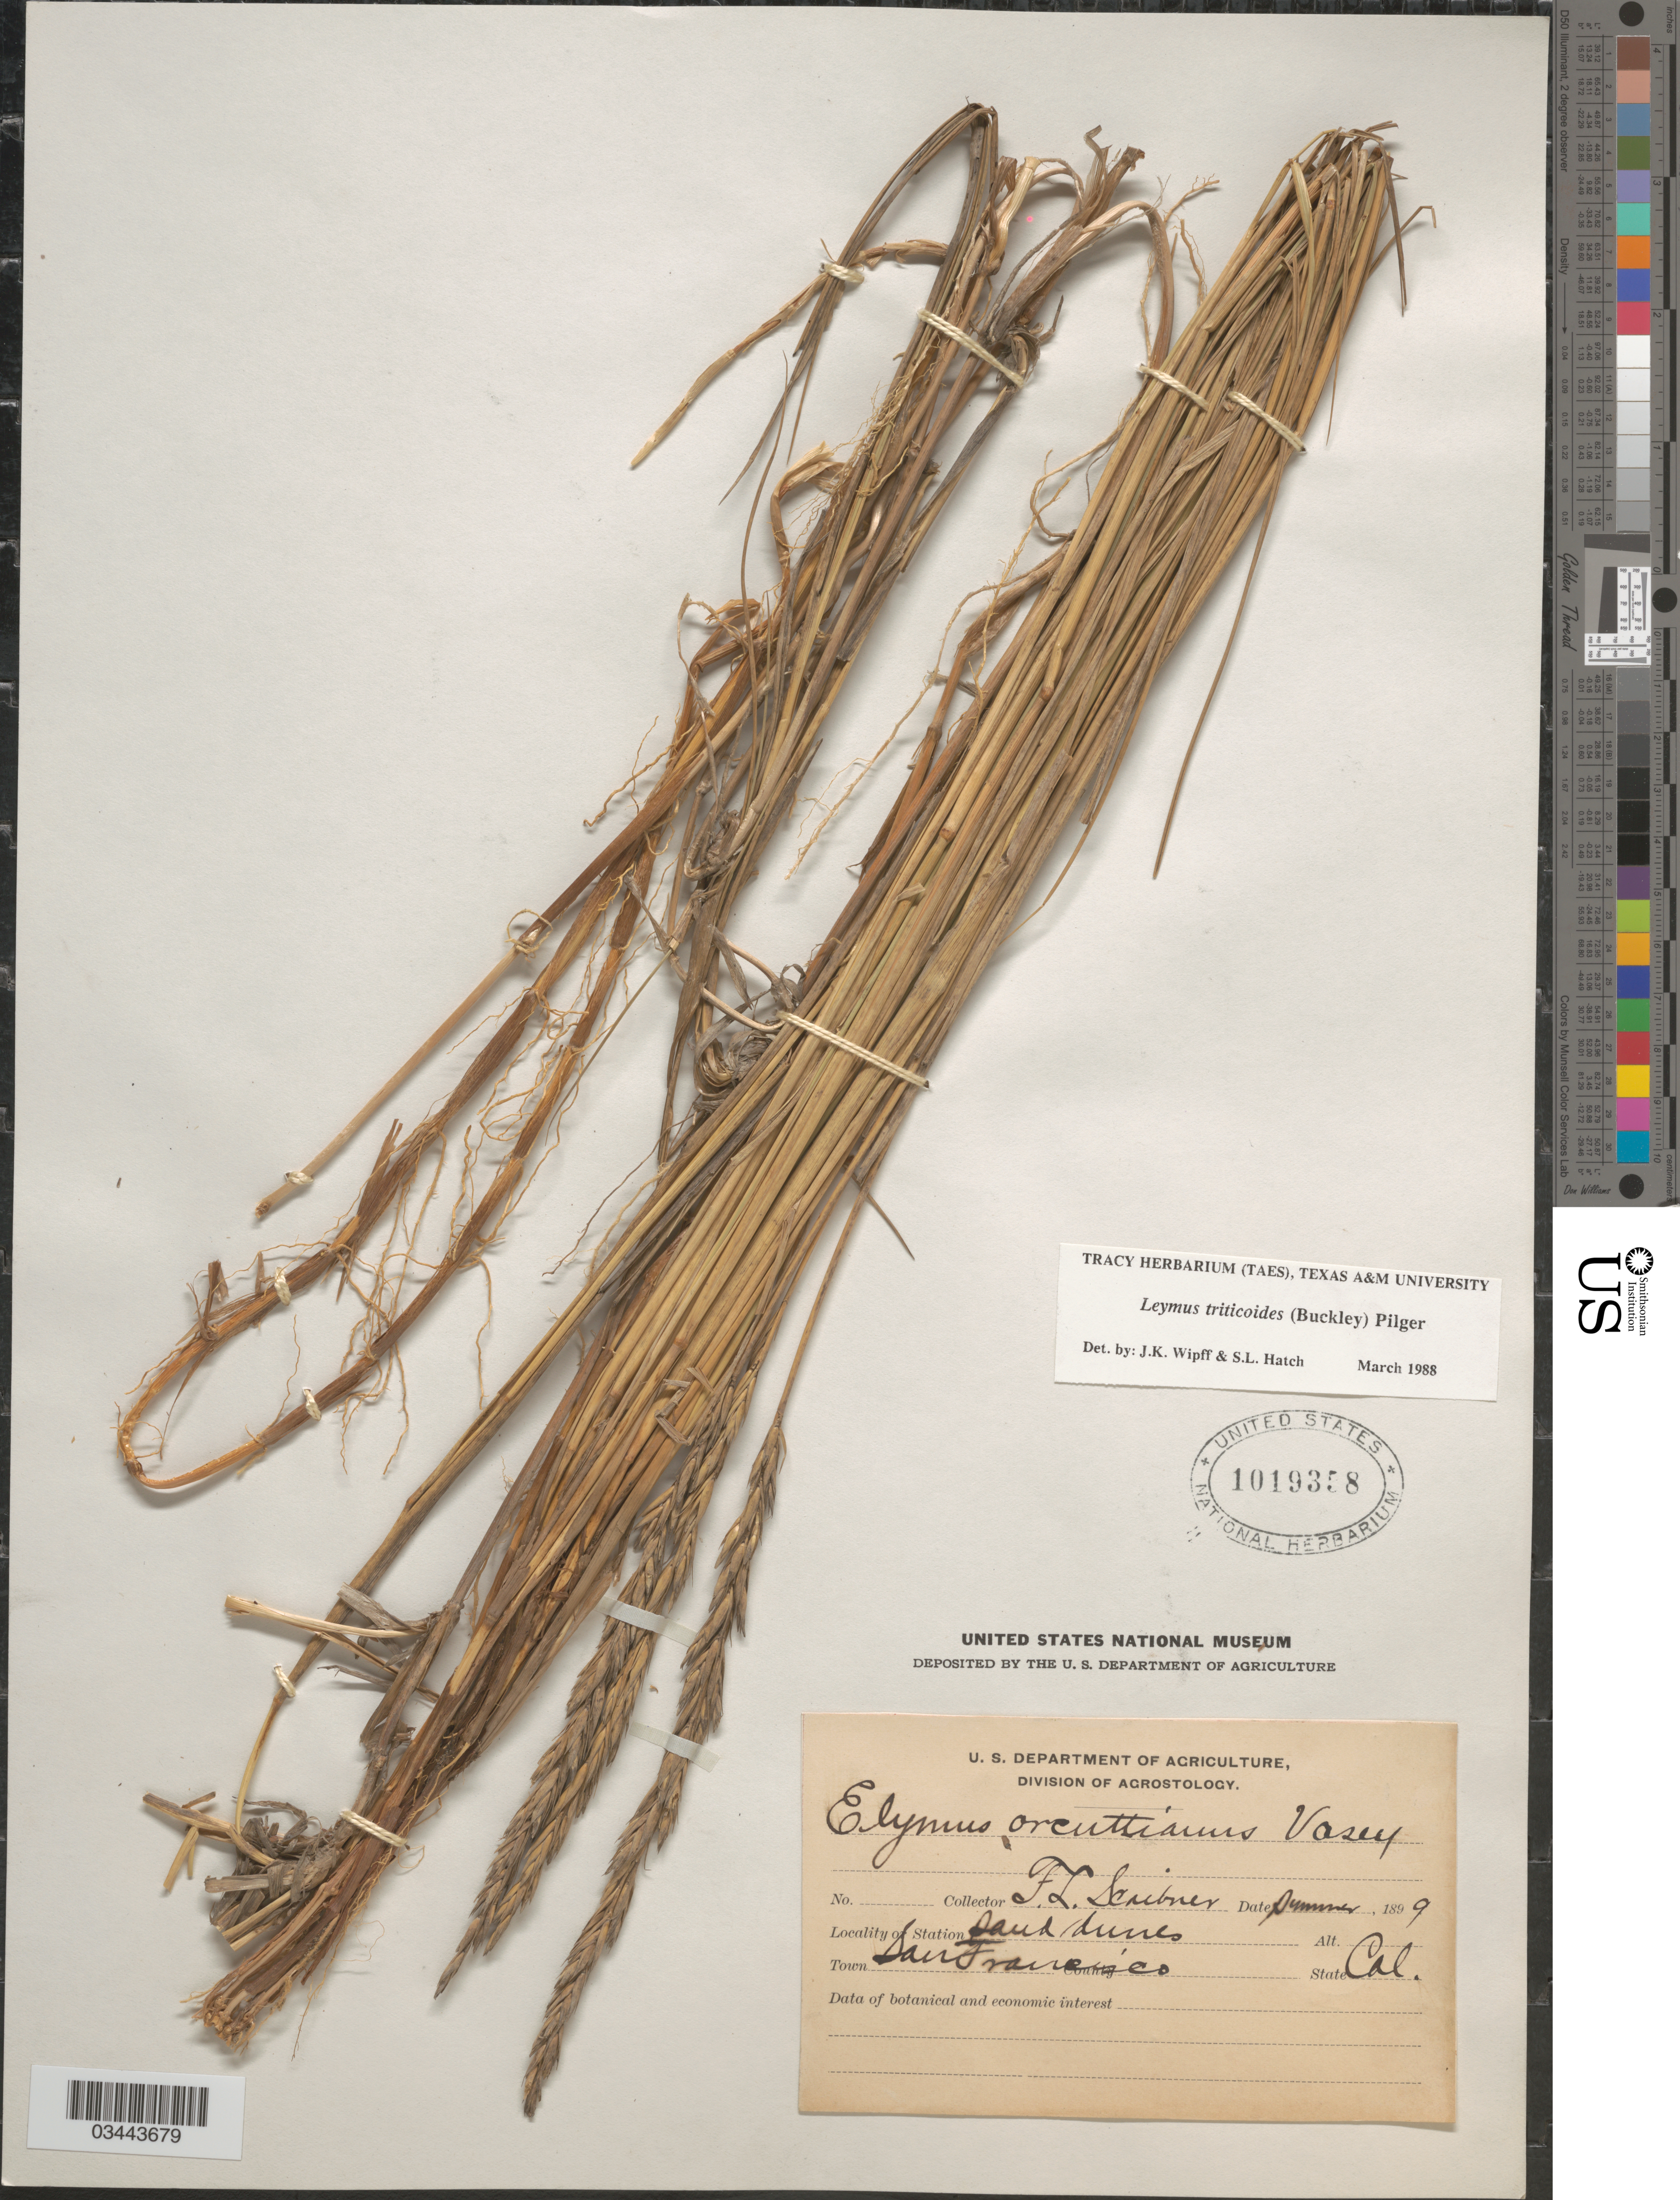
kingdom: Plantae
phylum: Tracheophyta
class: Liliopsida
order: Poales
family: Poaceae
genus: Leymus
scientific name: Leymus triticoides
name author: (Buckley) Pilg.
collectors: F. L. Scribner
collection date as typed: Summer 1899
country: United States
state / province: California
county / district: San Francisco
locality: Sand dunes. Town San Francisco.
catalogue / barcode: US 1019358